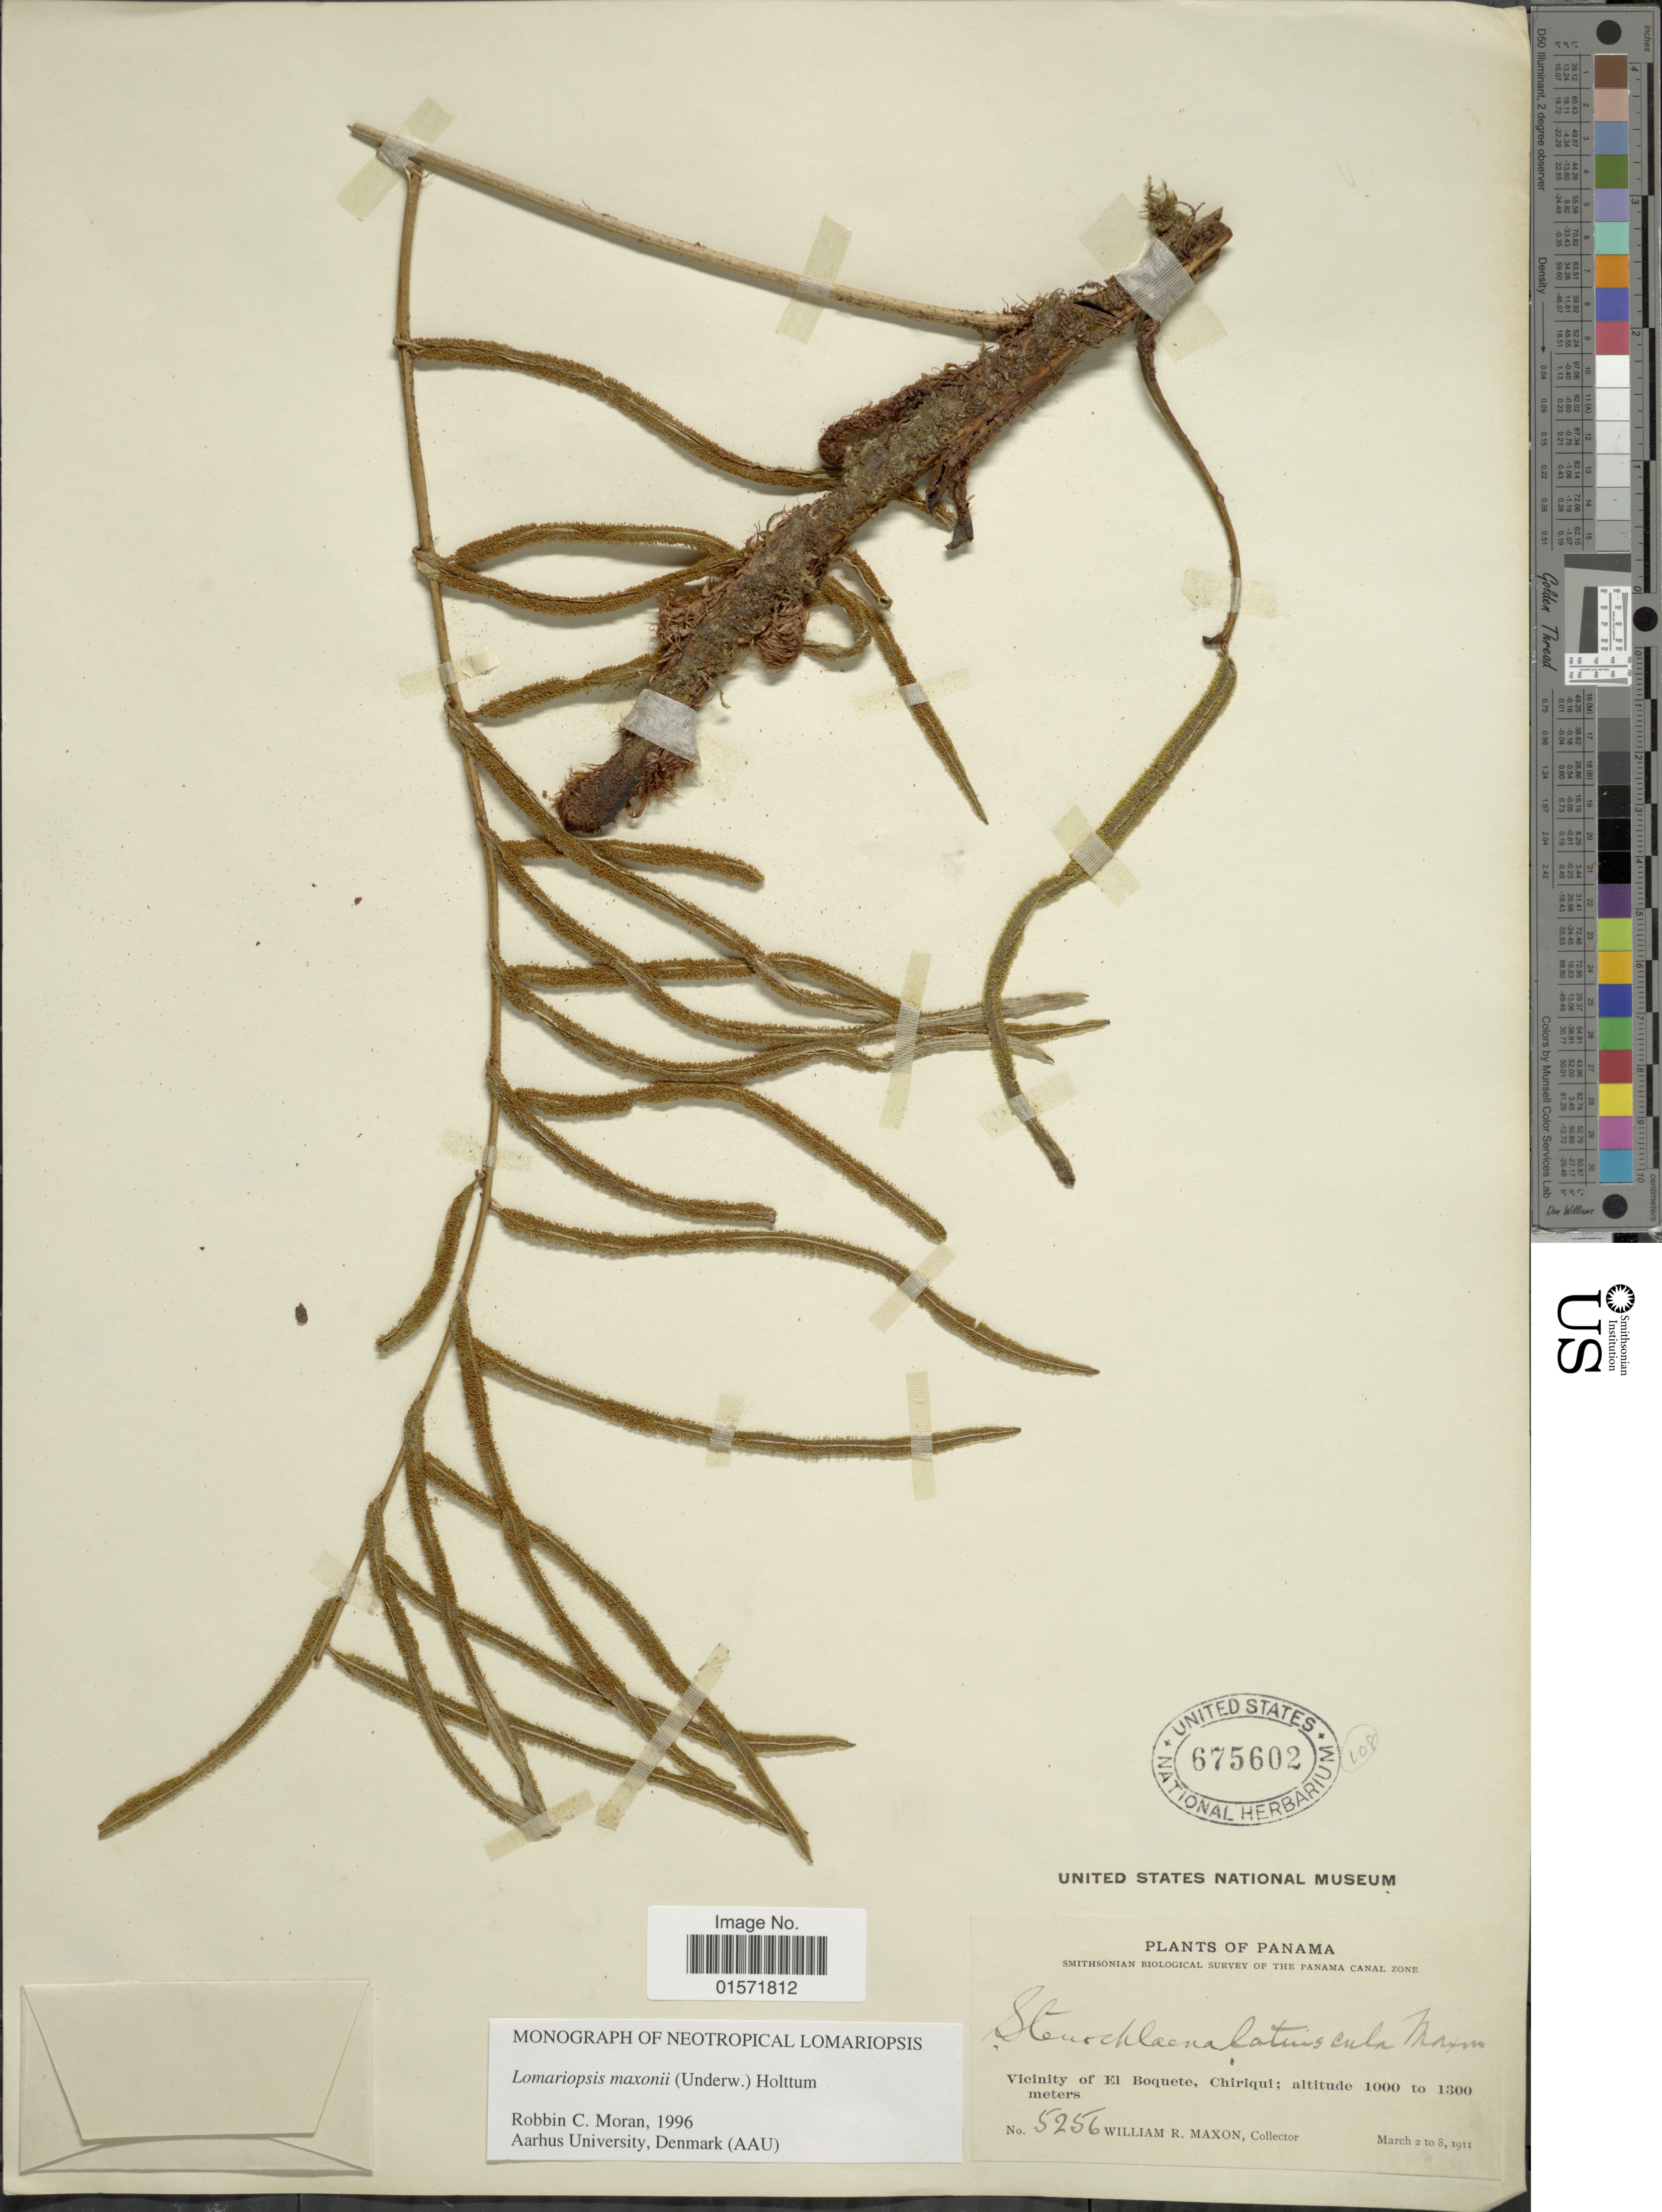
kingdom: Plantae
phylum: Tracheophyta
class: Polypodiopsida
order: Polypodiales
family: Lomariopsidaceae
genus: Lomariopsis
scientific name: Lomariopsis latiuscula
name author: (Maxon) Holttum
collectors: W. R. Maxon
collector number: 5256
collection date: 1911-03-02/1911-03-08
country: Panama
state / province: Chiriqui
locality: Vicinity of El Boquete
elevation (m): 1000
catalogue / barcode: US 675602